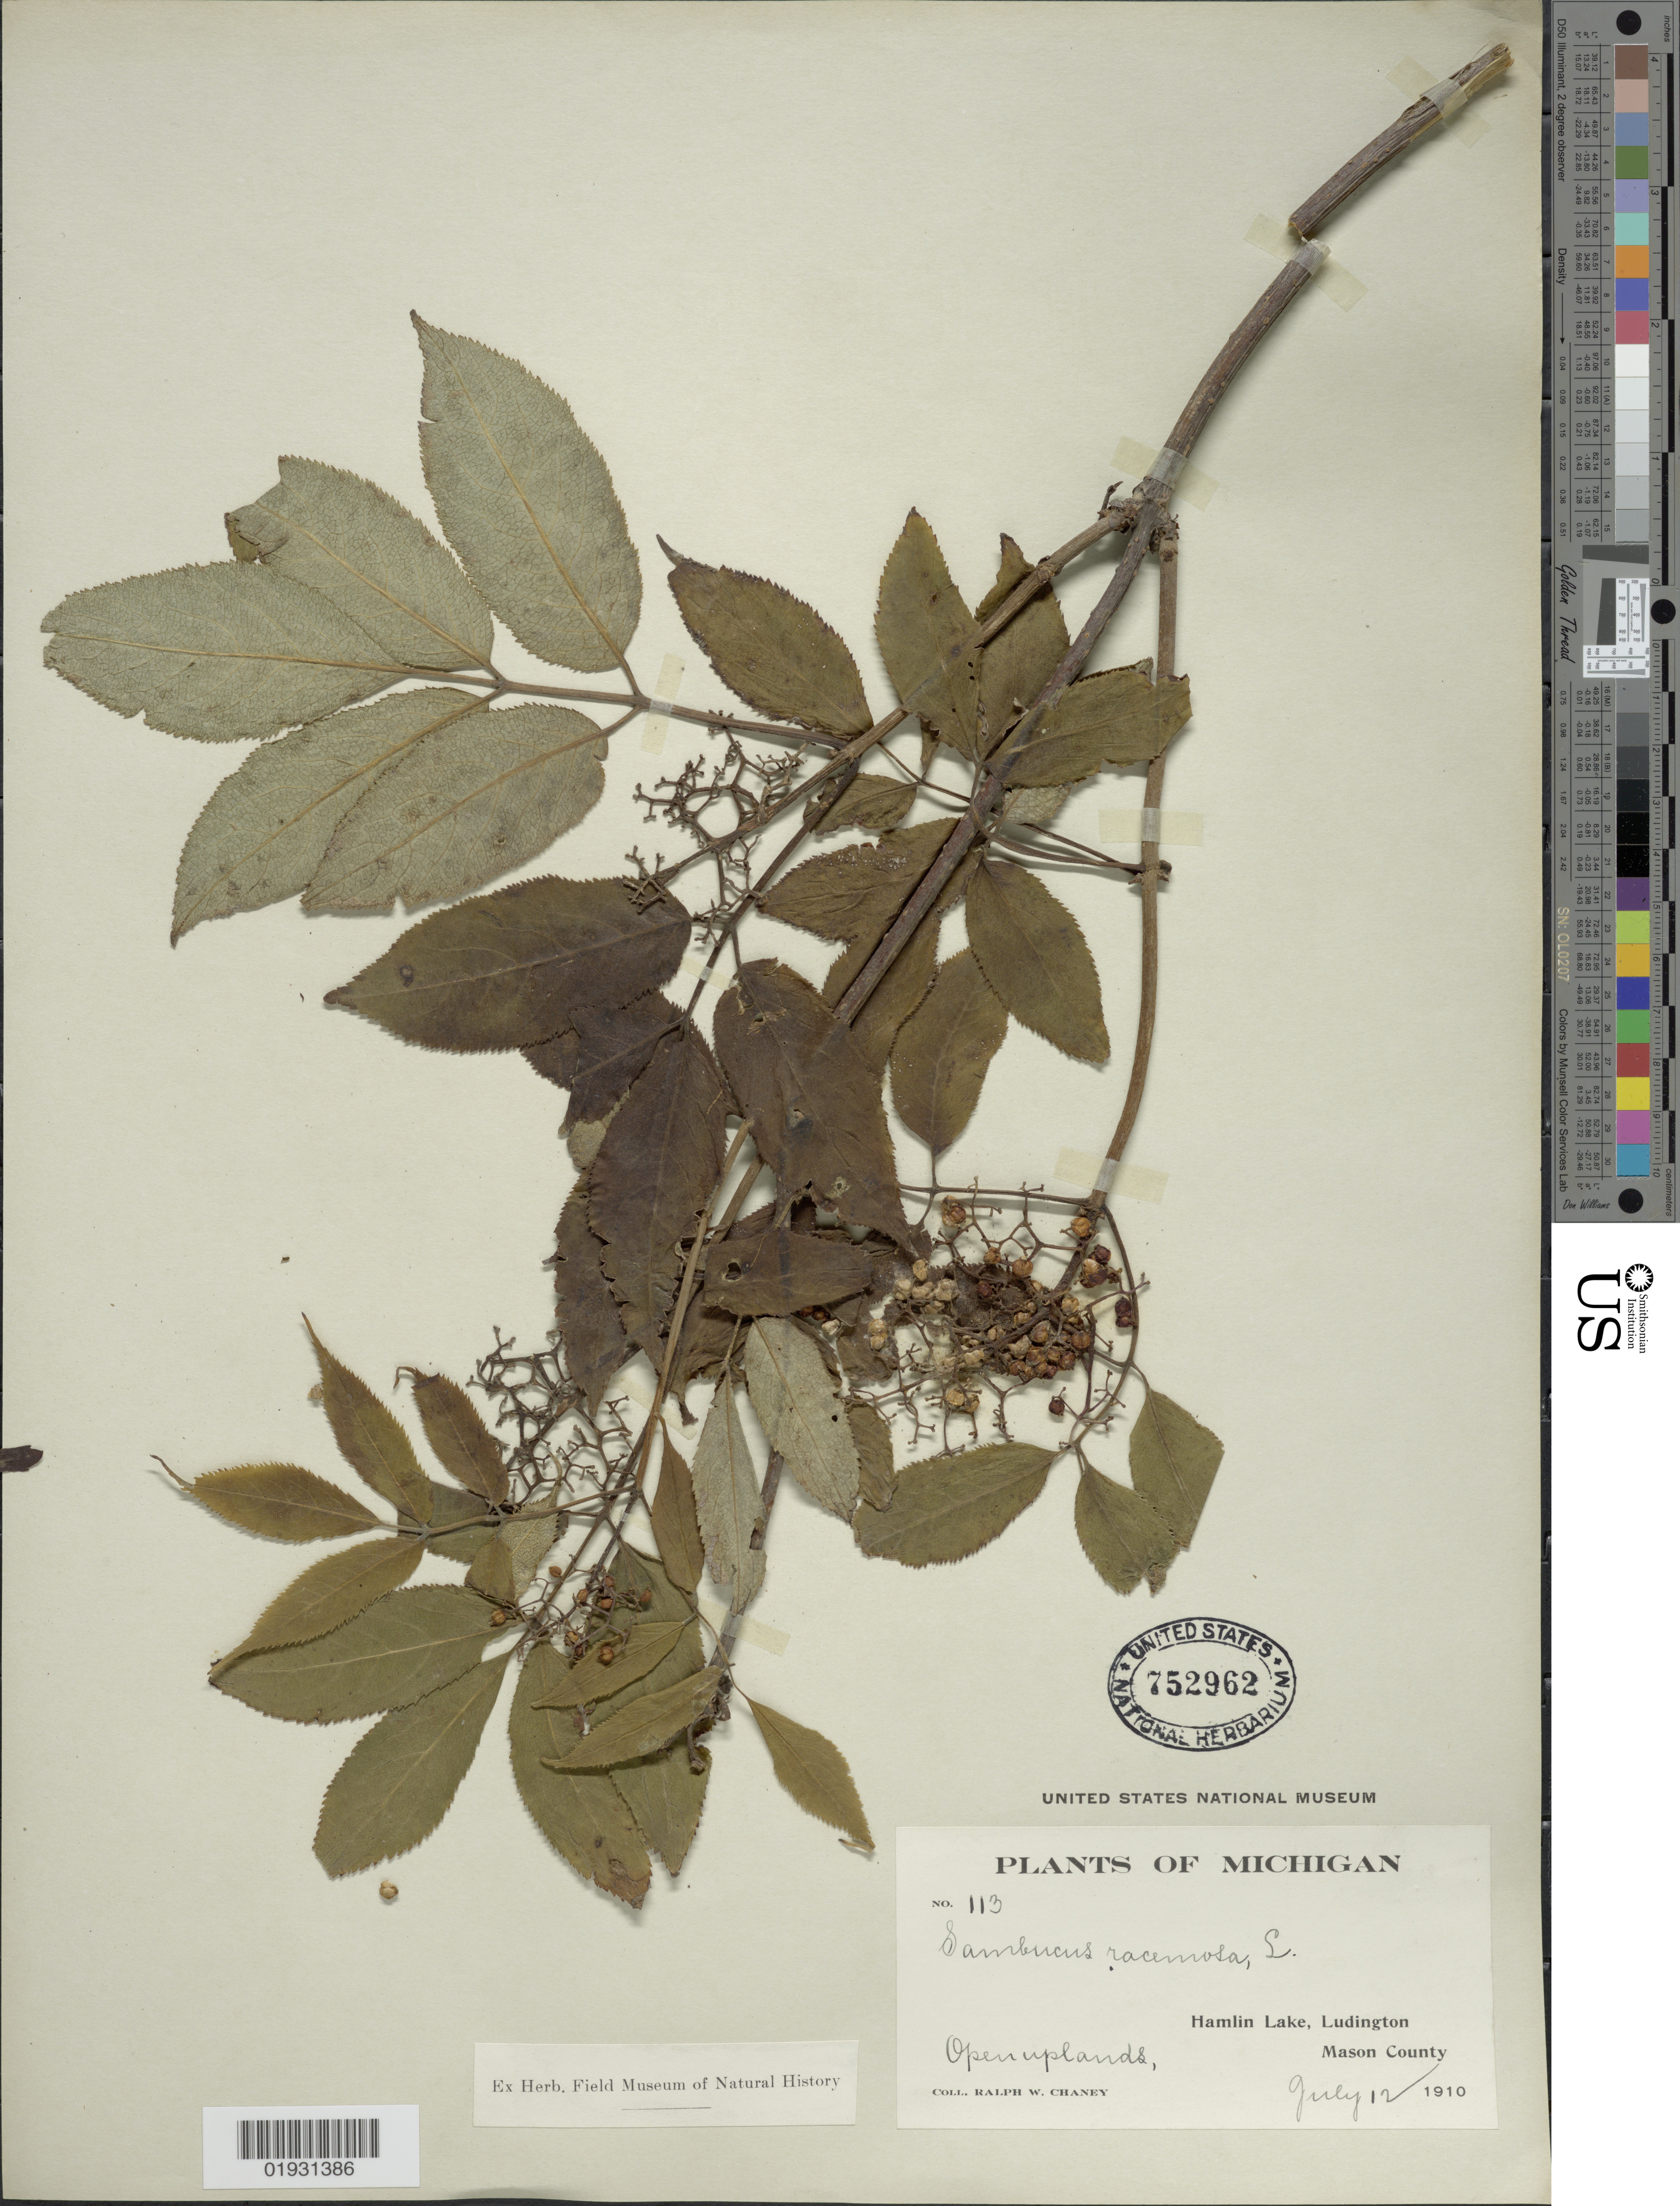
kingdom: Plantae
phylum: Tracheophyta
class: Magnoliopsida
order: Dipsacales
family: Viburnaceae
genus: Sambucus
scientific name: Sambucus racemosa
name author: L.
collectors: R. Chaney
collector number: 113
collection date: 1910-07-12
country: United States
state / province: Michigan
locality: Hamlin Lake, Ludington Mason County.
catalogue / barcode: US 752962